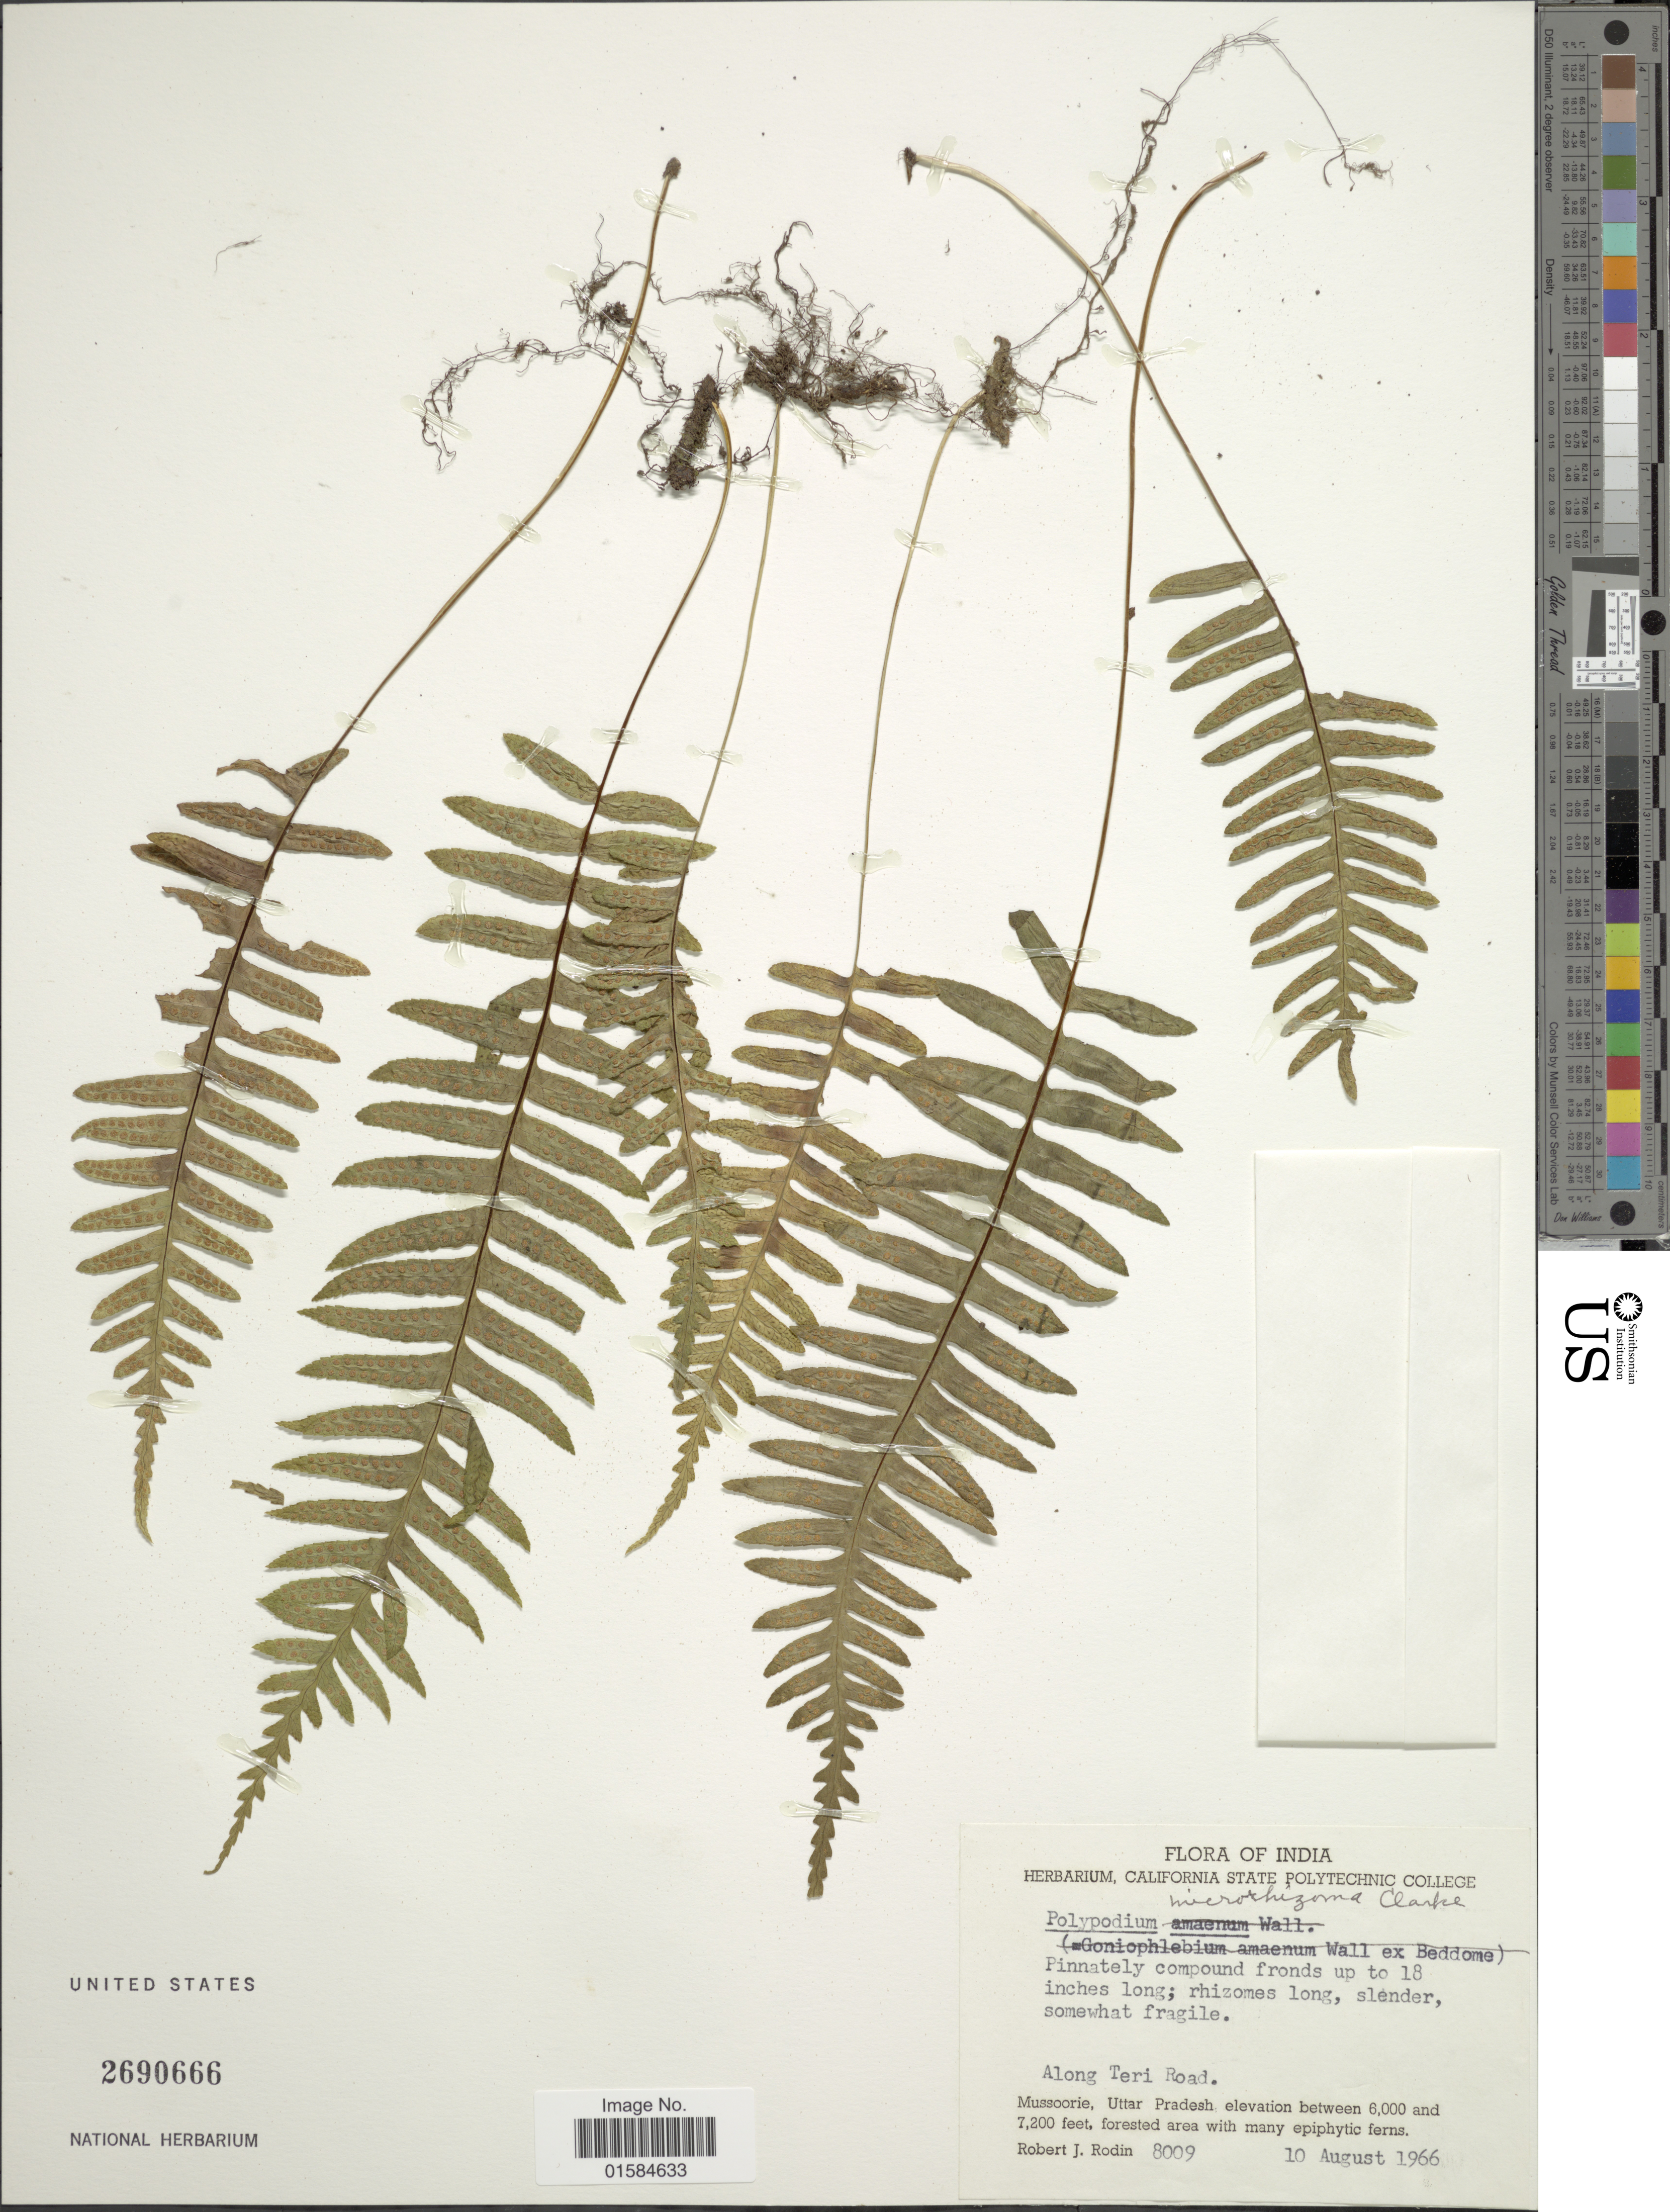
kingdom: Plantae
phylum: Tracheophyta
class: Polypodiopsida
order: Polypodiales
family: Polypodiaceae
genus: Goniophlebium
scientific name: Goniophlebium microrhizoma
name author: (C.B. Clarke) Bedd.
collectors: R. J. Rodin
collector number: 8009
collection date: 1966-08-10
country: India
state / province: Uttar Pradesh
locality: Along Teri Road, Mussoorie, Uttar Pradesh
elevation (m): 1829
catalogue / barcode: US 2690666